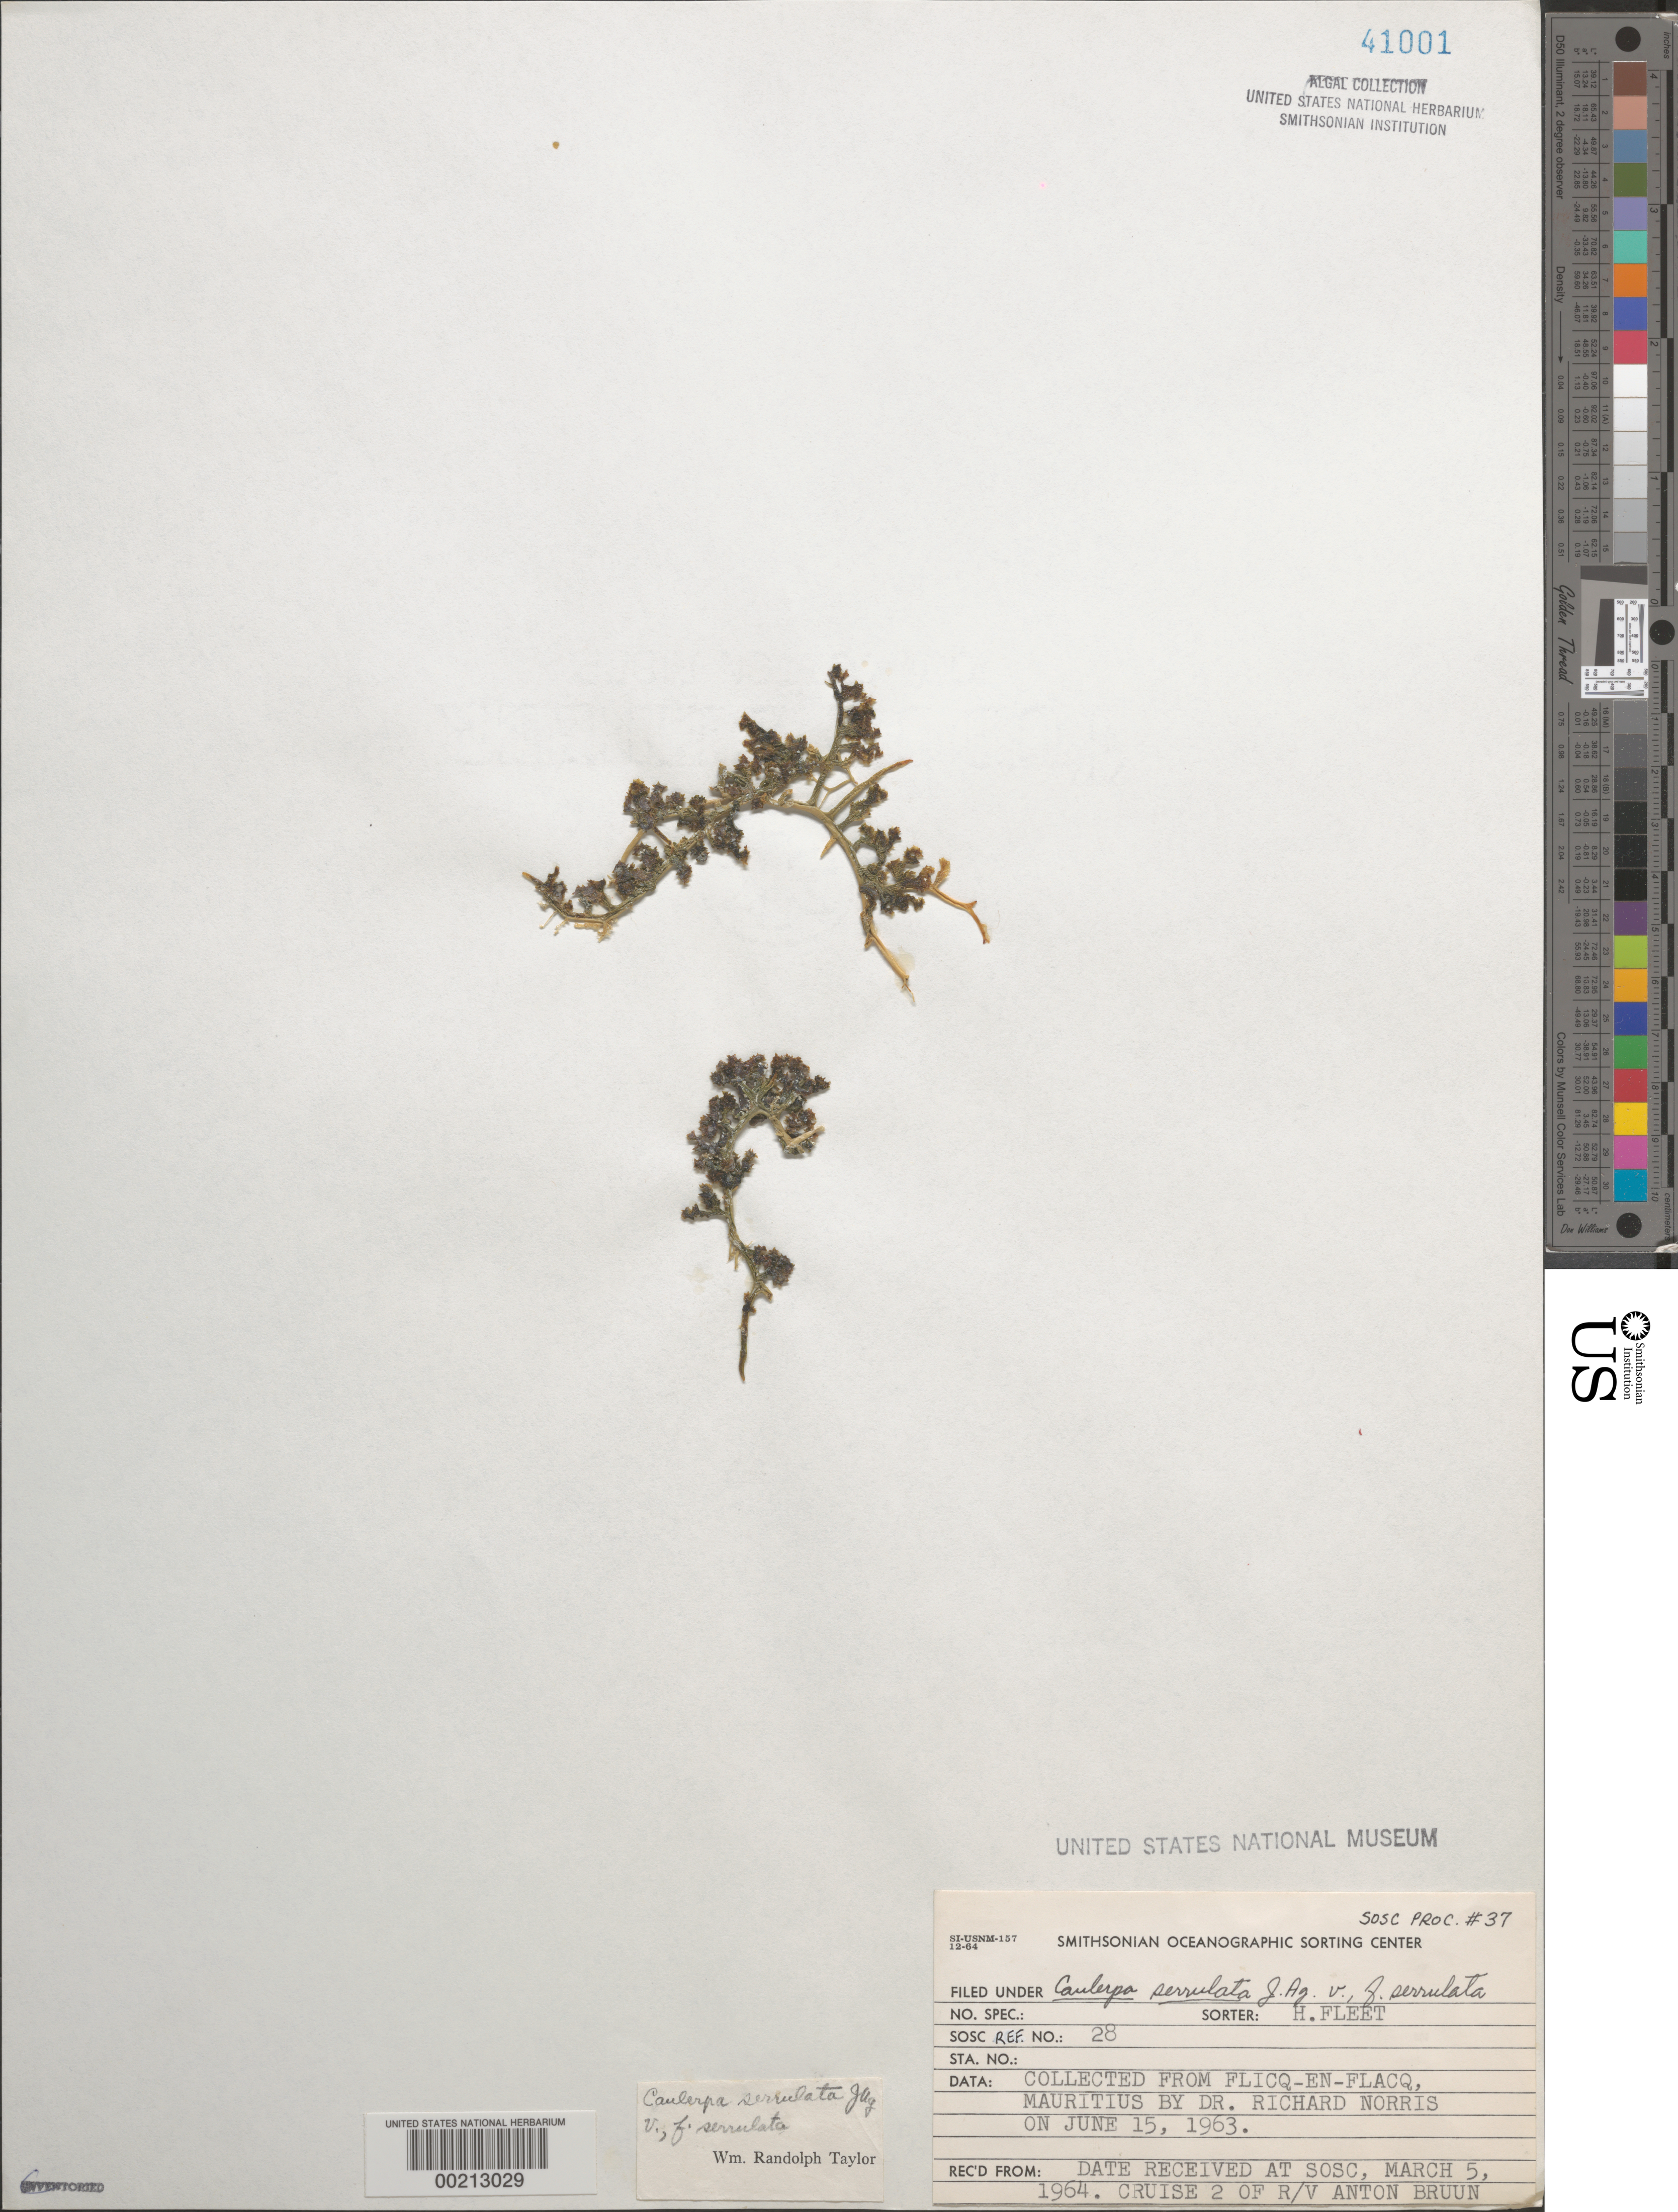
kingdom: Plantae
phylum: Chlorophyta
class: Ulvophyceae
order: Bryopsidales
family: Caulerpaceae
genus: Caulerpa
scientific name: Caulerpa serrulata f. serrulata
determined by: Taylor, William R.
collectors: R. E. Norris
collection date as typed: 15 Jun 1963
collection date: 1963-06-15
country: Mauritius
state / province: Black River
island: Mauritius Island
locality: Flic-en-Flacq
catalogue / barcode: US 41001